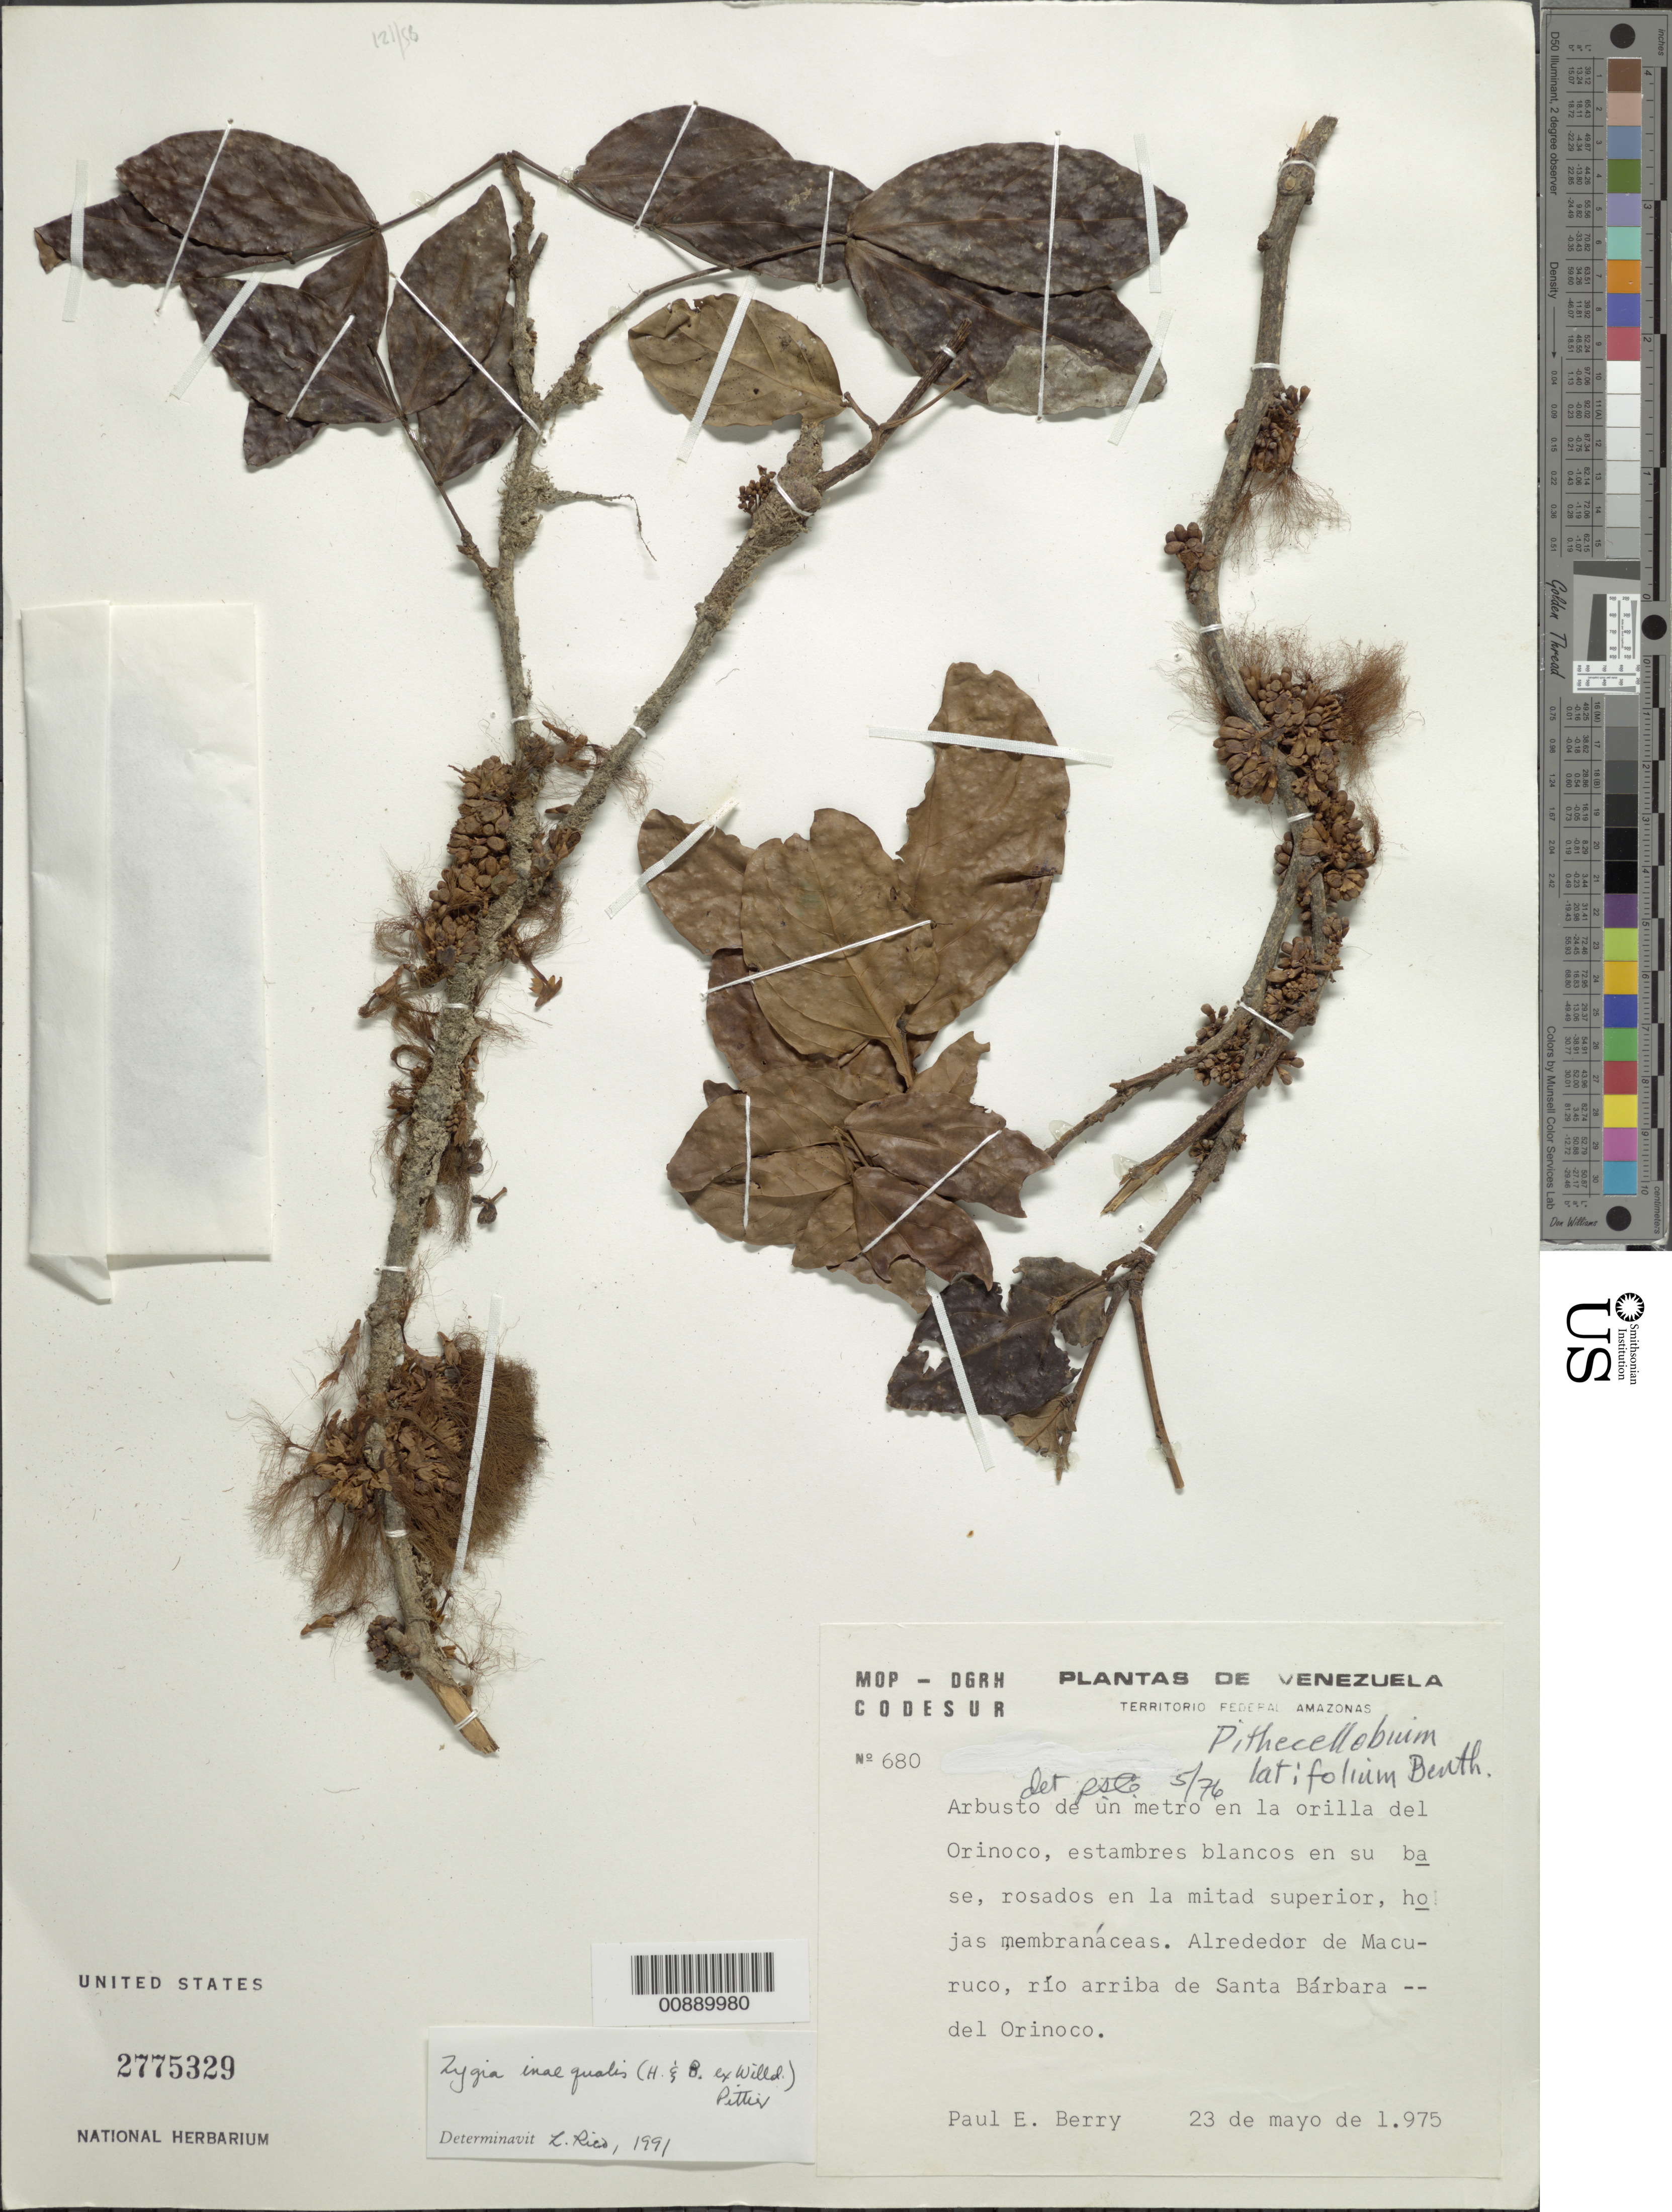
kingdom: Plantae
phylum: Tracheophyta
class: Magnoliopsida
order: Fabales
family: Fabaceae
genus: Zygia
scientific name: Zygia inaequalis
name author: (Humb. & Bonpl. ex Willd.) Pittier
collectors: P. E. Berry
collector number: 680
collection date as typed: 23-May-75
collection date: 1975-05-23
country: Venezuela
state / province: Amazonas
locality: Santa Barbara del Orinoco, Macuruco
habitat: Orilla del Orinoco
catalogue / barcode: US 2775329